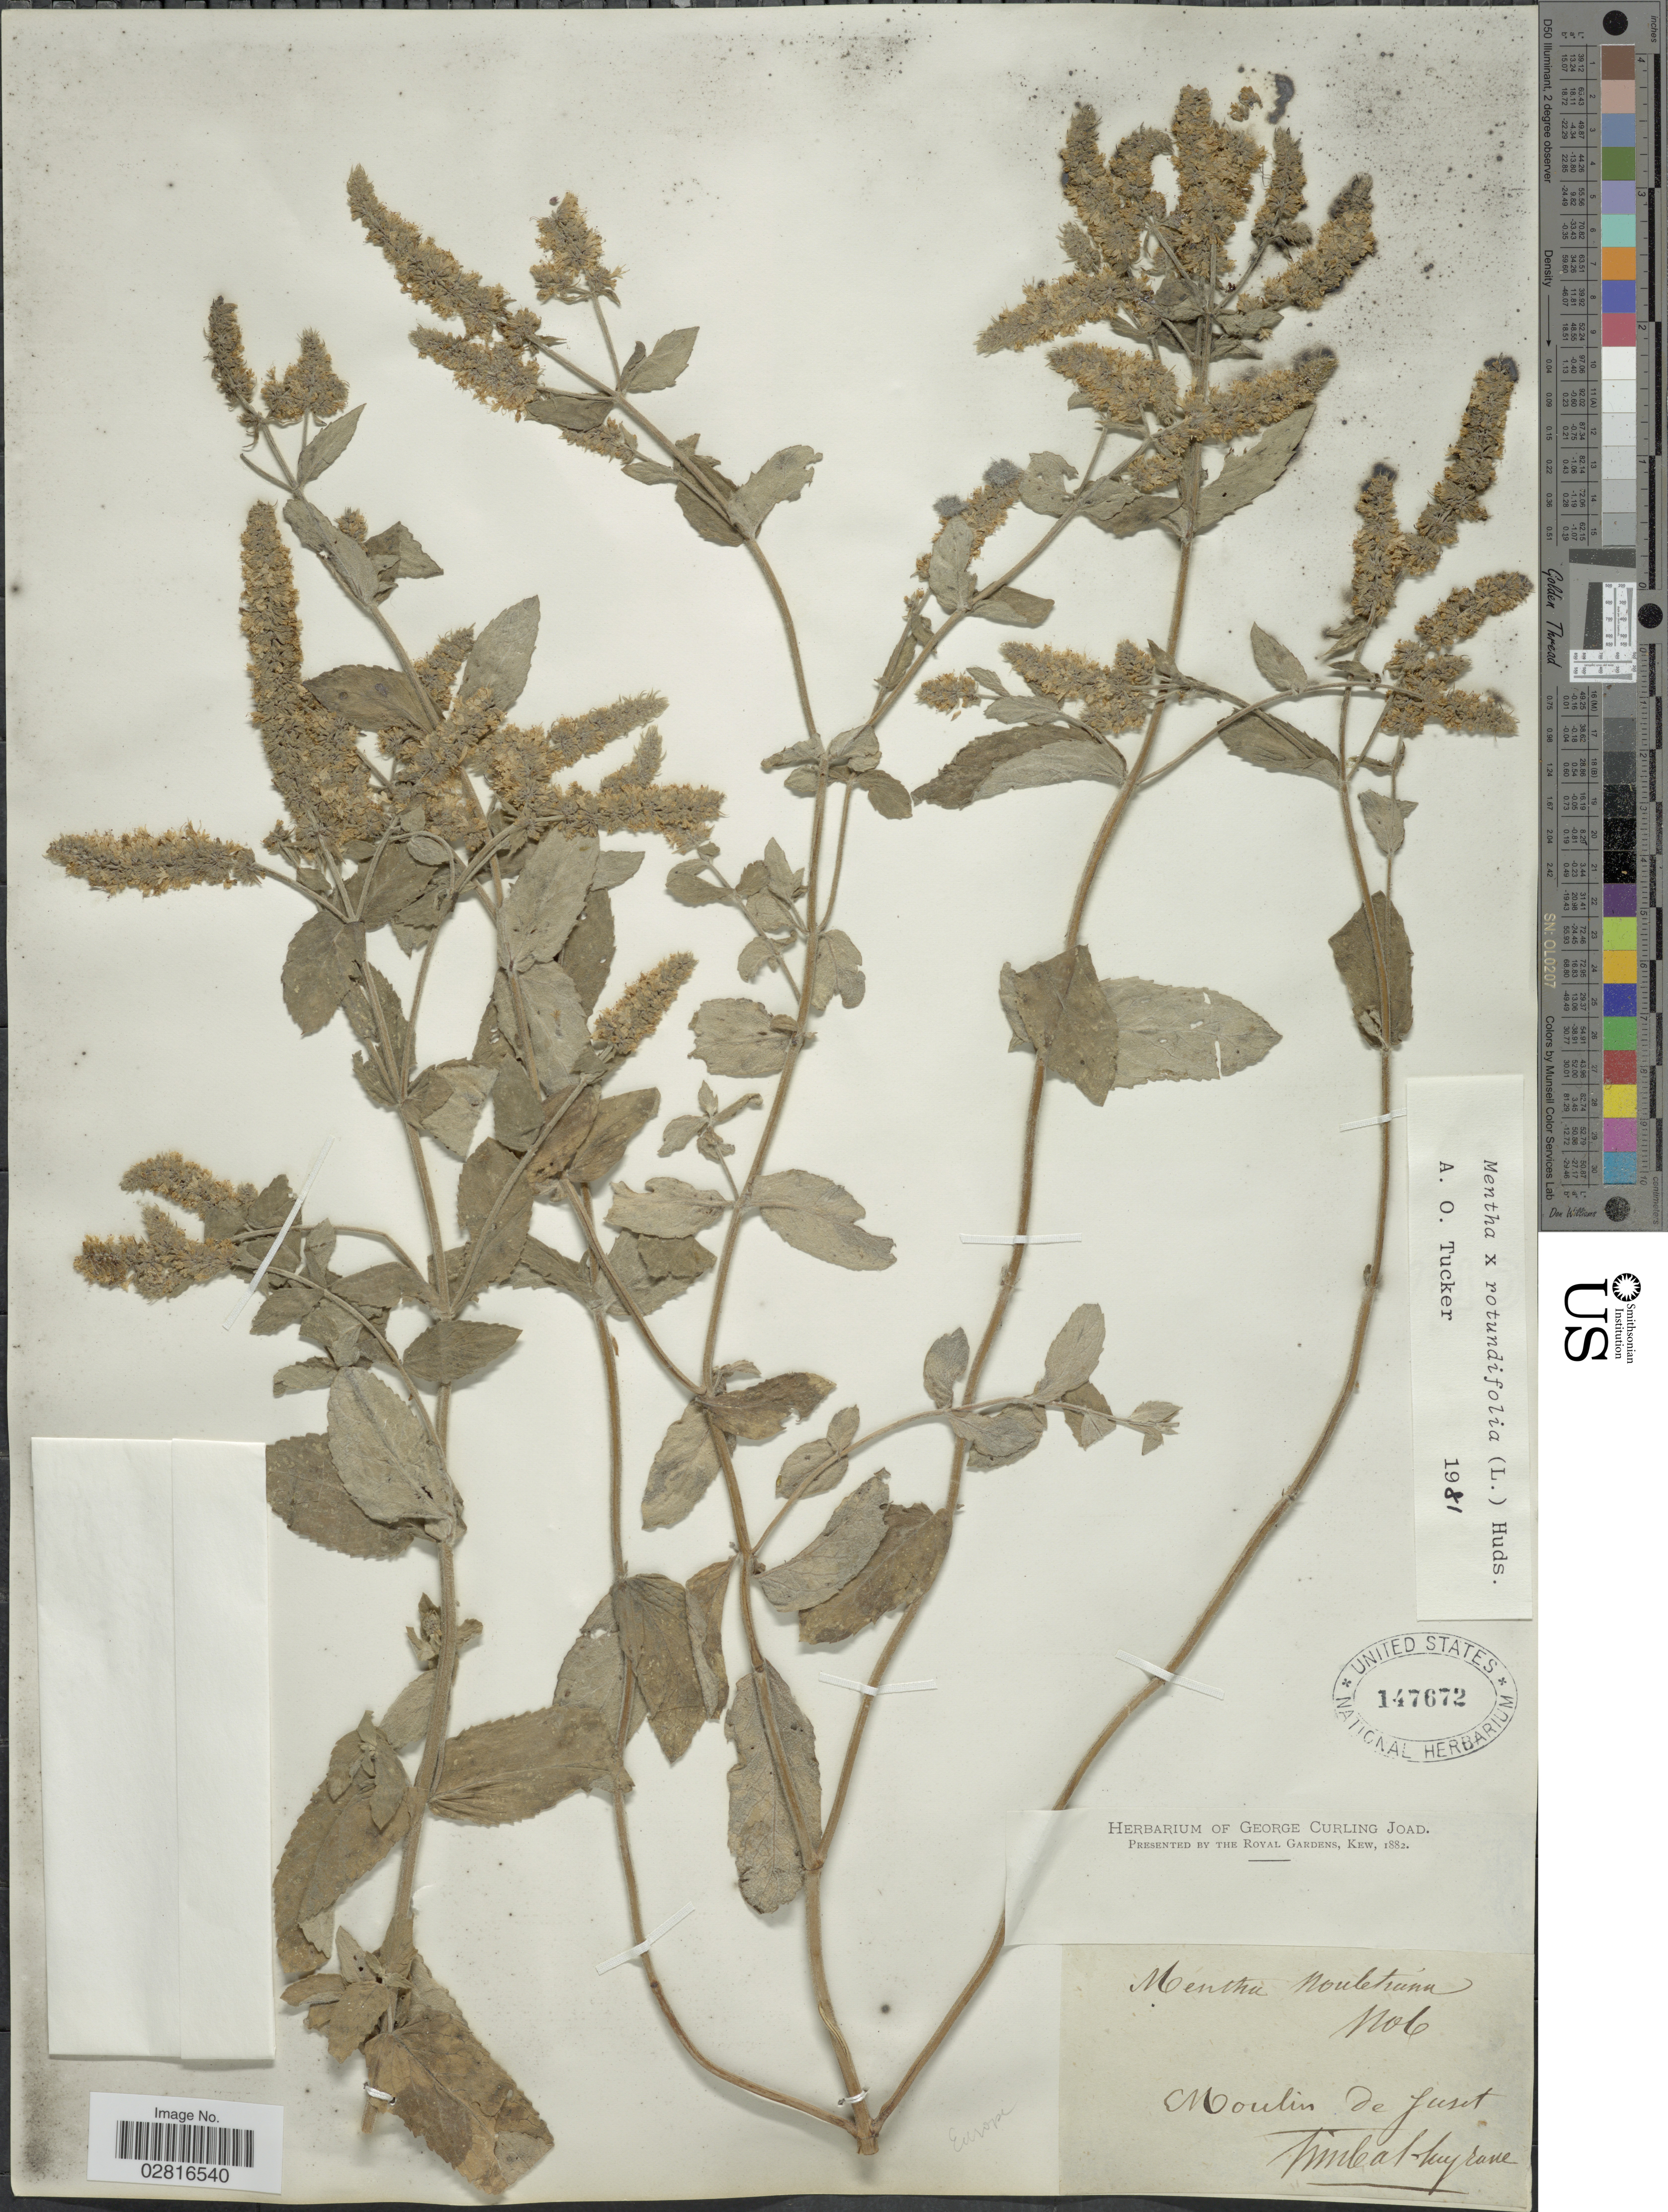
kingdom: Plantae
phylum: Tracheophyta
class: Magnoliopsida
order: Lamiales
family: Lamiaceae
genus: Mentha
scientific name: Mentha rotundifolia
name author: (L.) Huds.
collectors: P. Timbal-Lagrave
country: France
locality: Europe. Moulin de Jusit [interpreted]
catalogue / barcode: US 147672